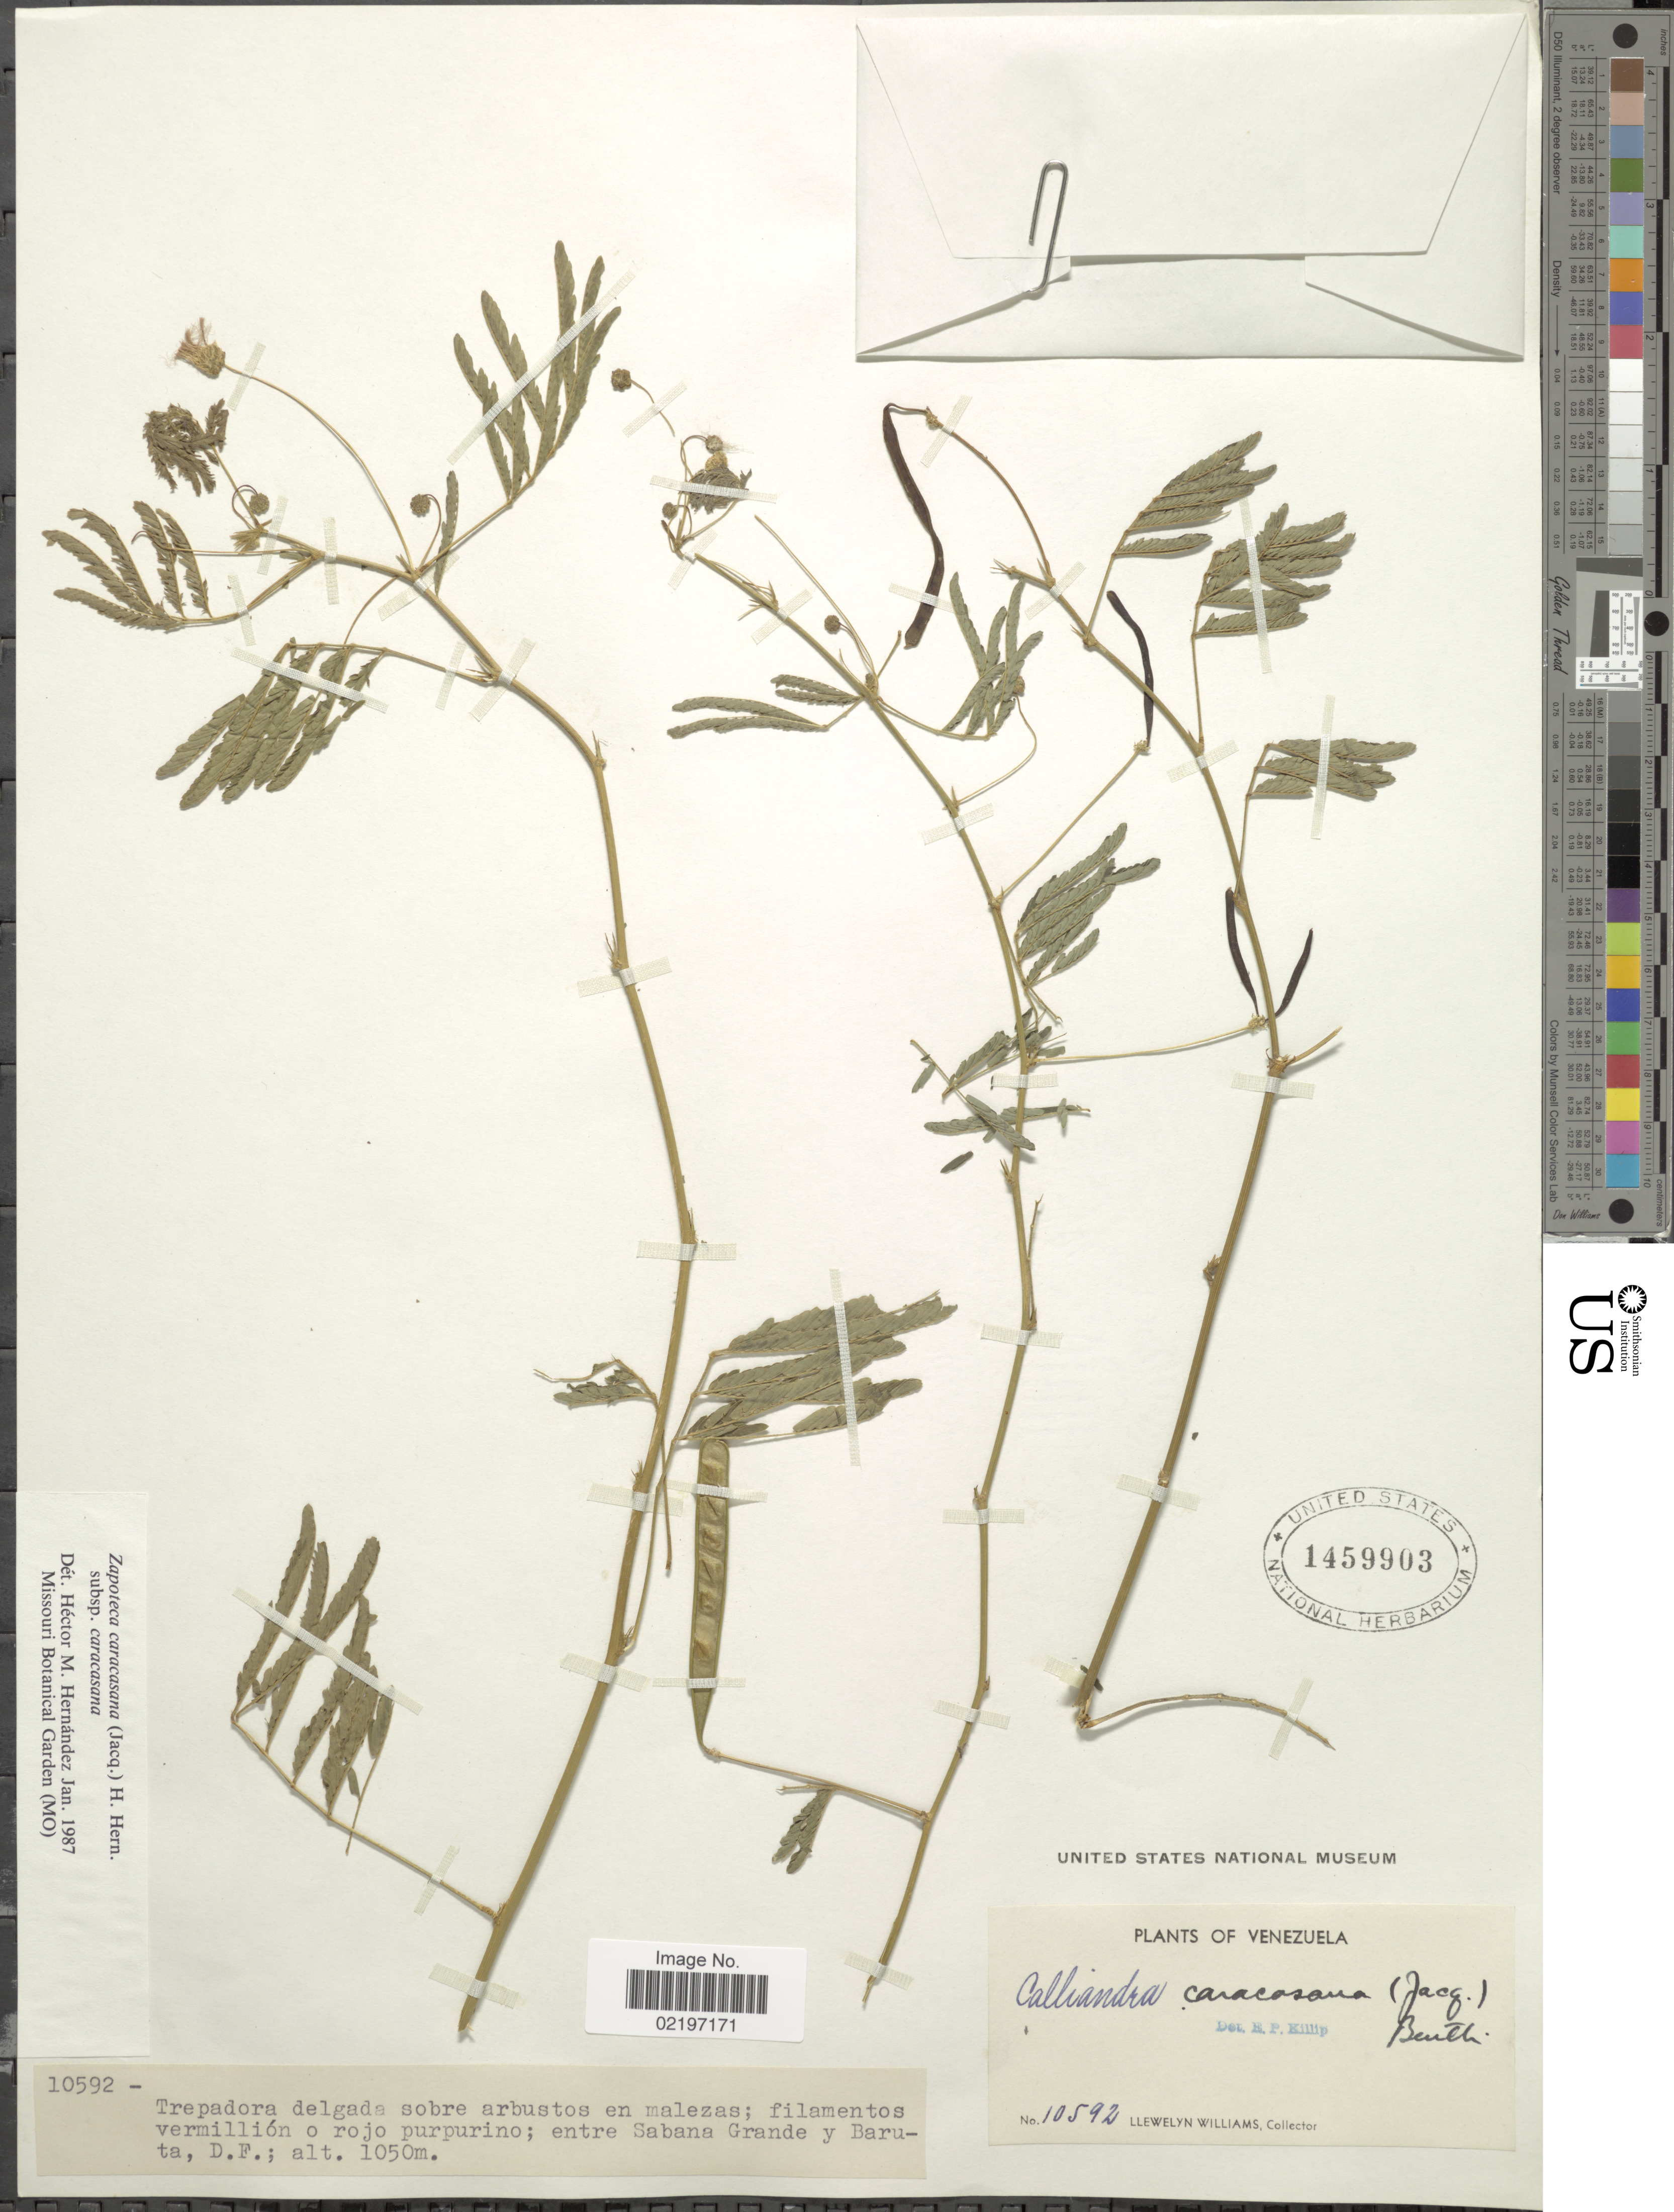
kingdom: Plantae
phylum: Tracheophyta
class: Magnoliopsida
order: Fabales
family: Fabaceae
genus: Zapoteca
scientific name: Zapoteca caracasana subsp. caracasana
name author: (Jacq.) H.M. Hern.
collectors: Ll. Williams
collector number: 10592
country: Venezuela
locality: Entre Sabana Grande y Baruta, D.F.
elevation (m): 1050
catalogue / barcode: US 1459903